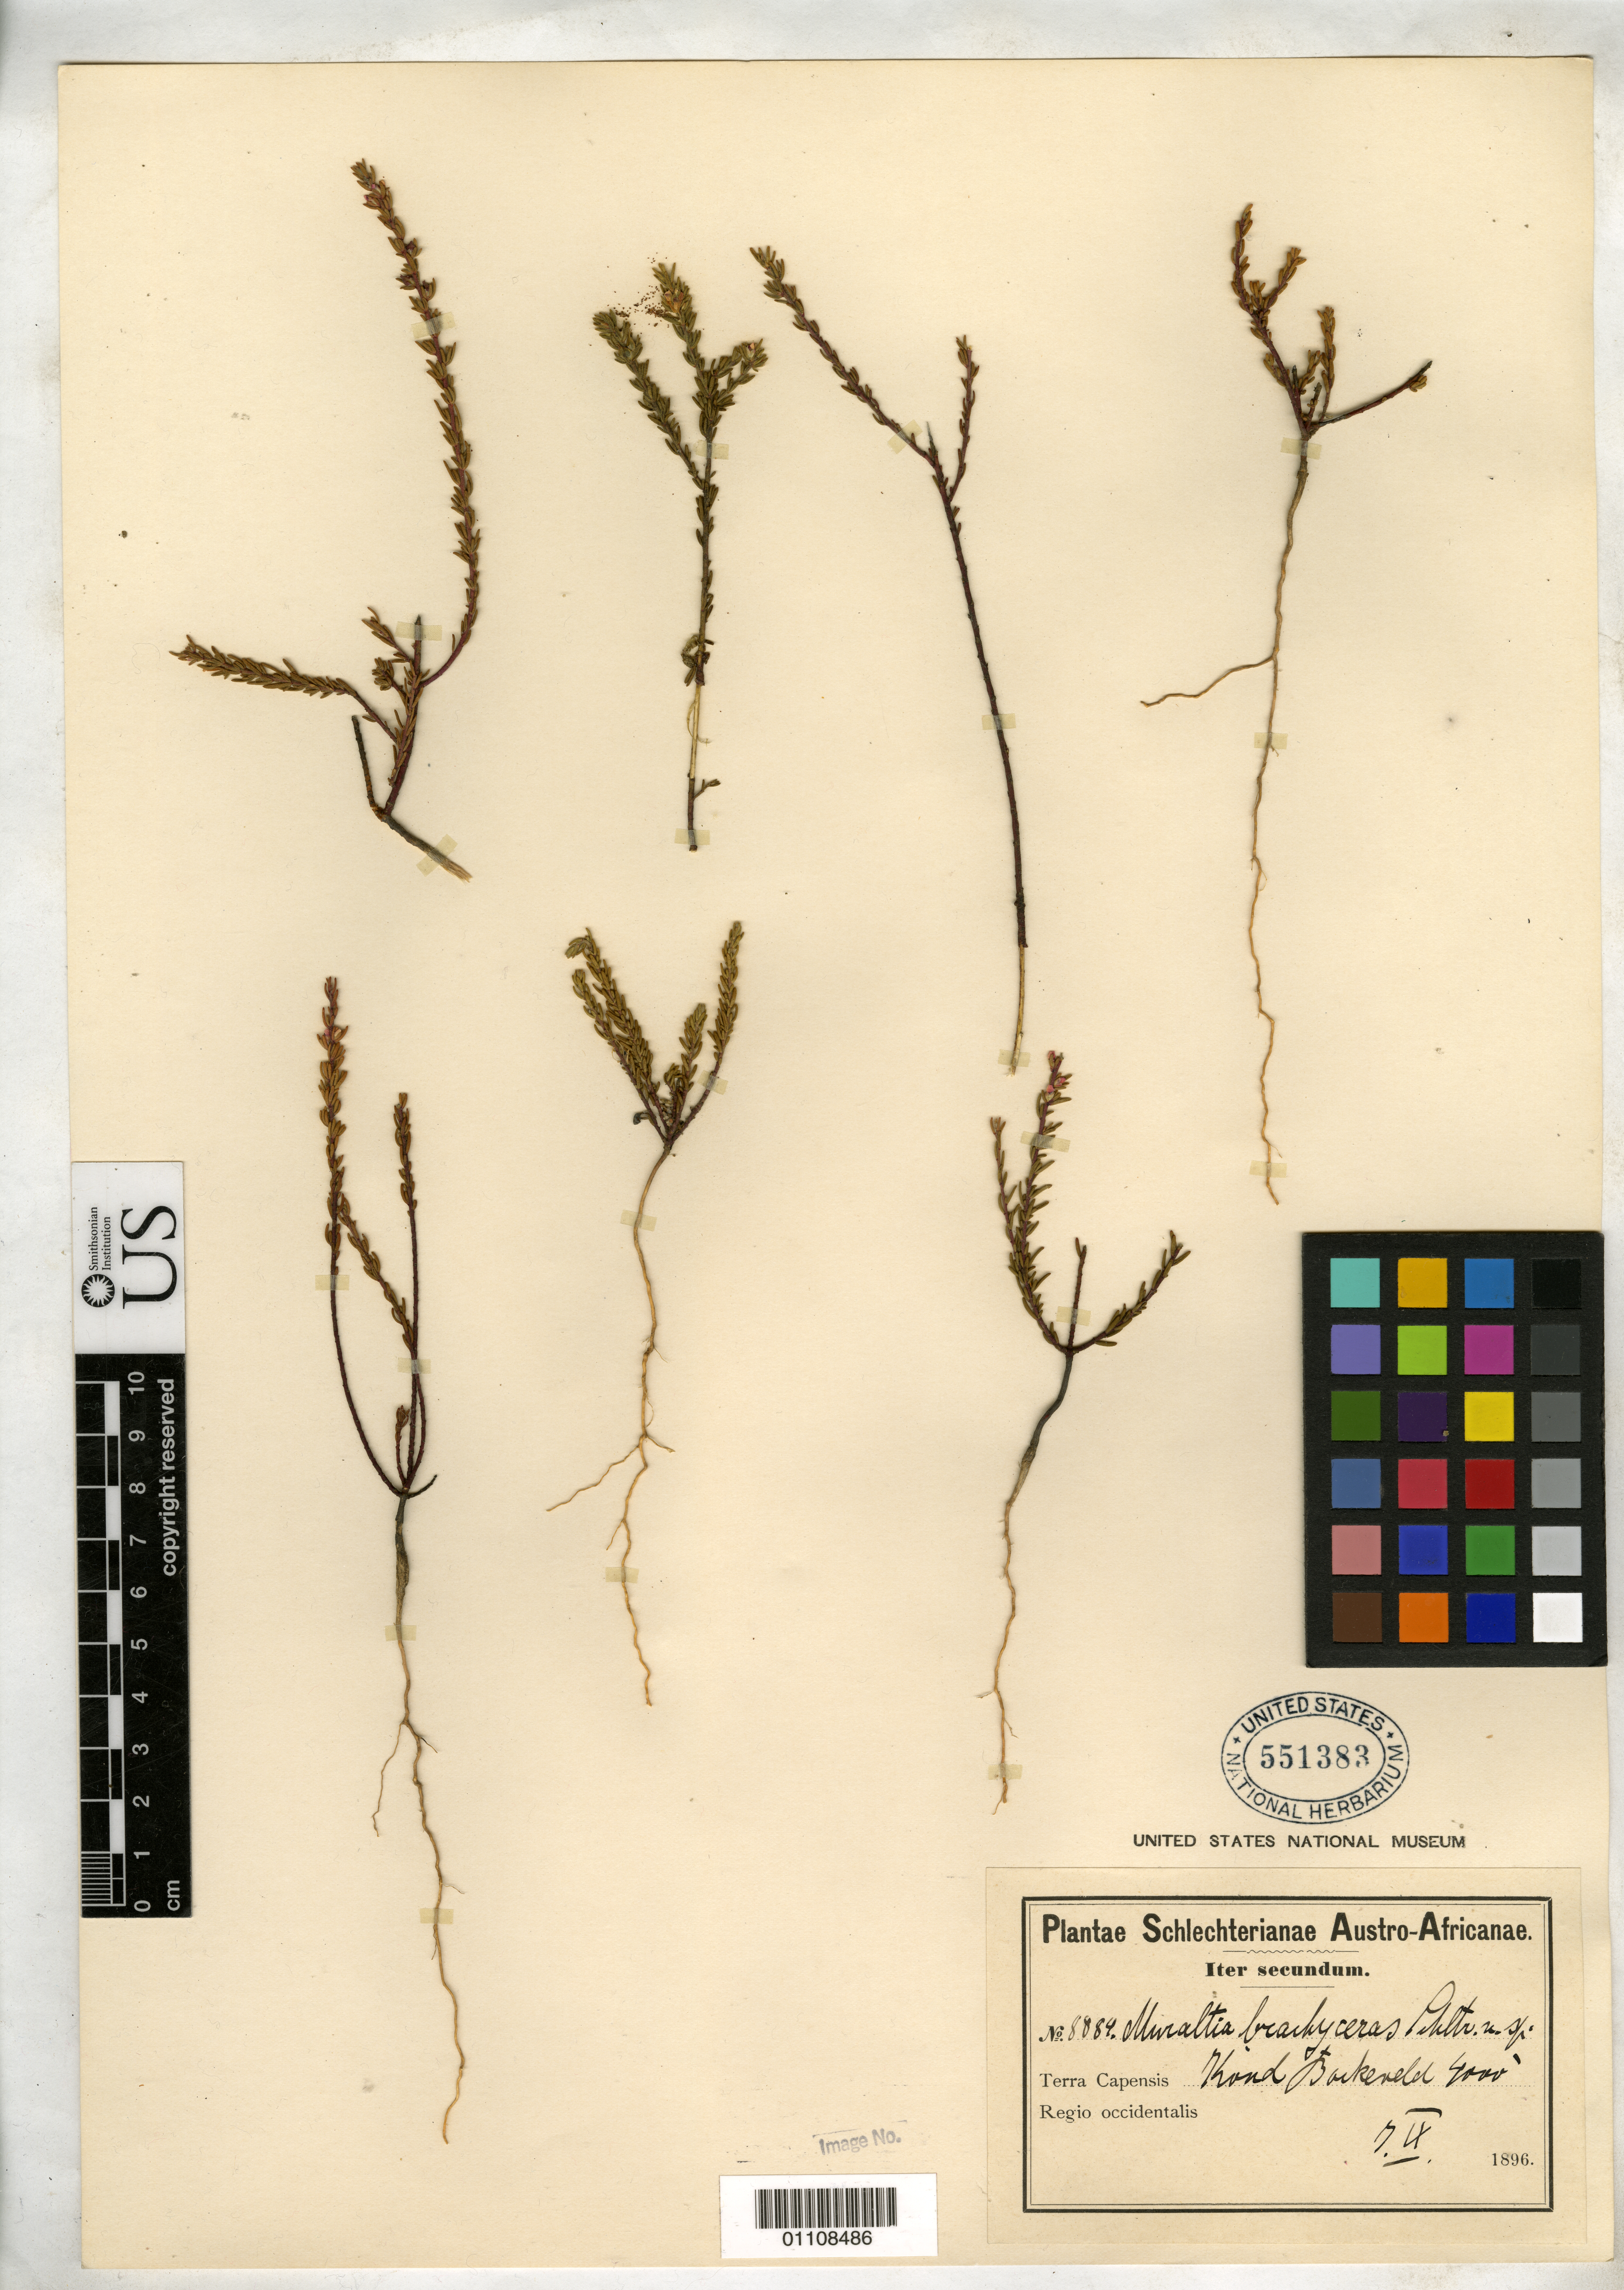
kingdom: Plantae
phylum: Tracheophyta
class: Magnoliopsida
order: Fabales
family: Polygalaceae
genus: Muraltia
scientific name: Muraltia brachyceras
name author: Schltr.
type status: Type Collection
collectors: F. R. R. Schlechter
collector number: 8884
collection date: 1896-09-07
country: South Africa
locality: Terra Capensis Koude Bokkeveld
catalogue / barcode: US 551383